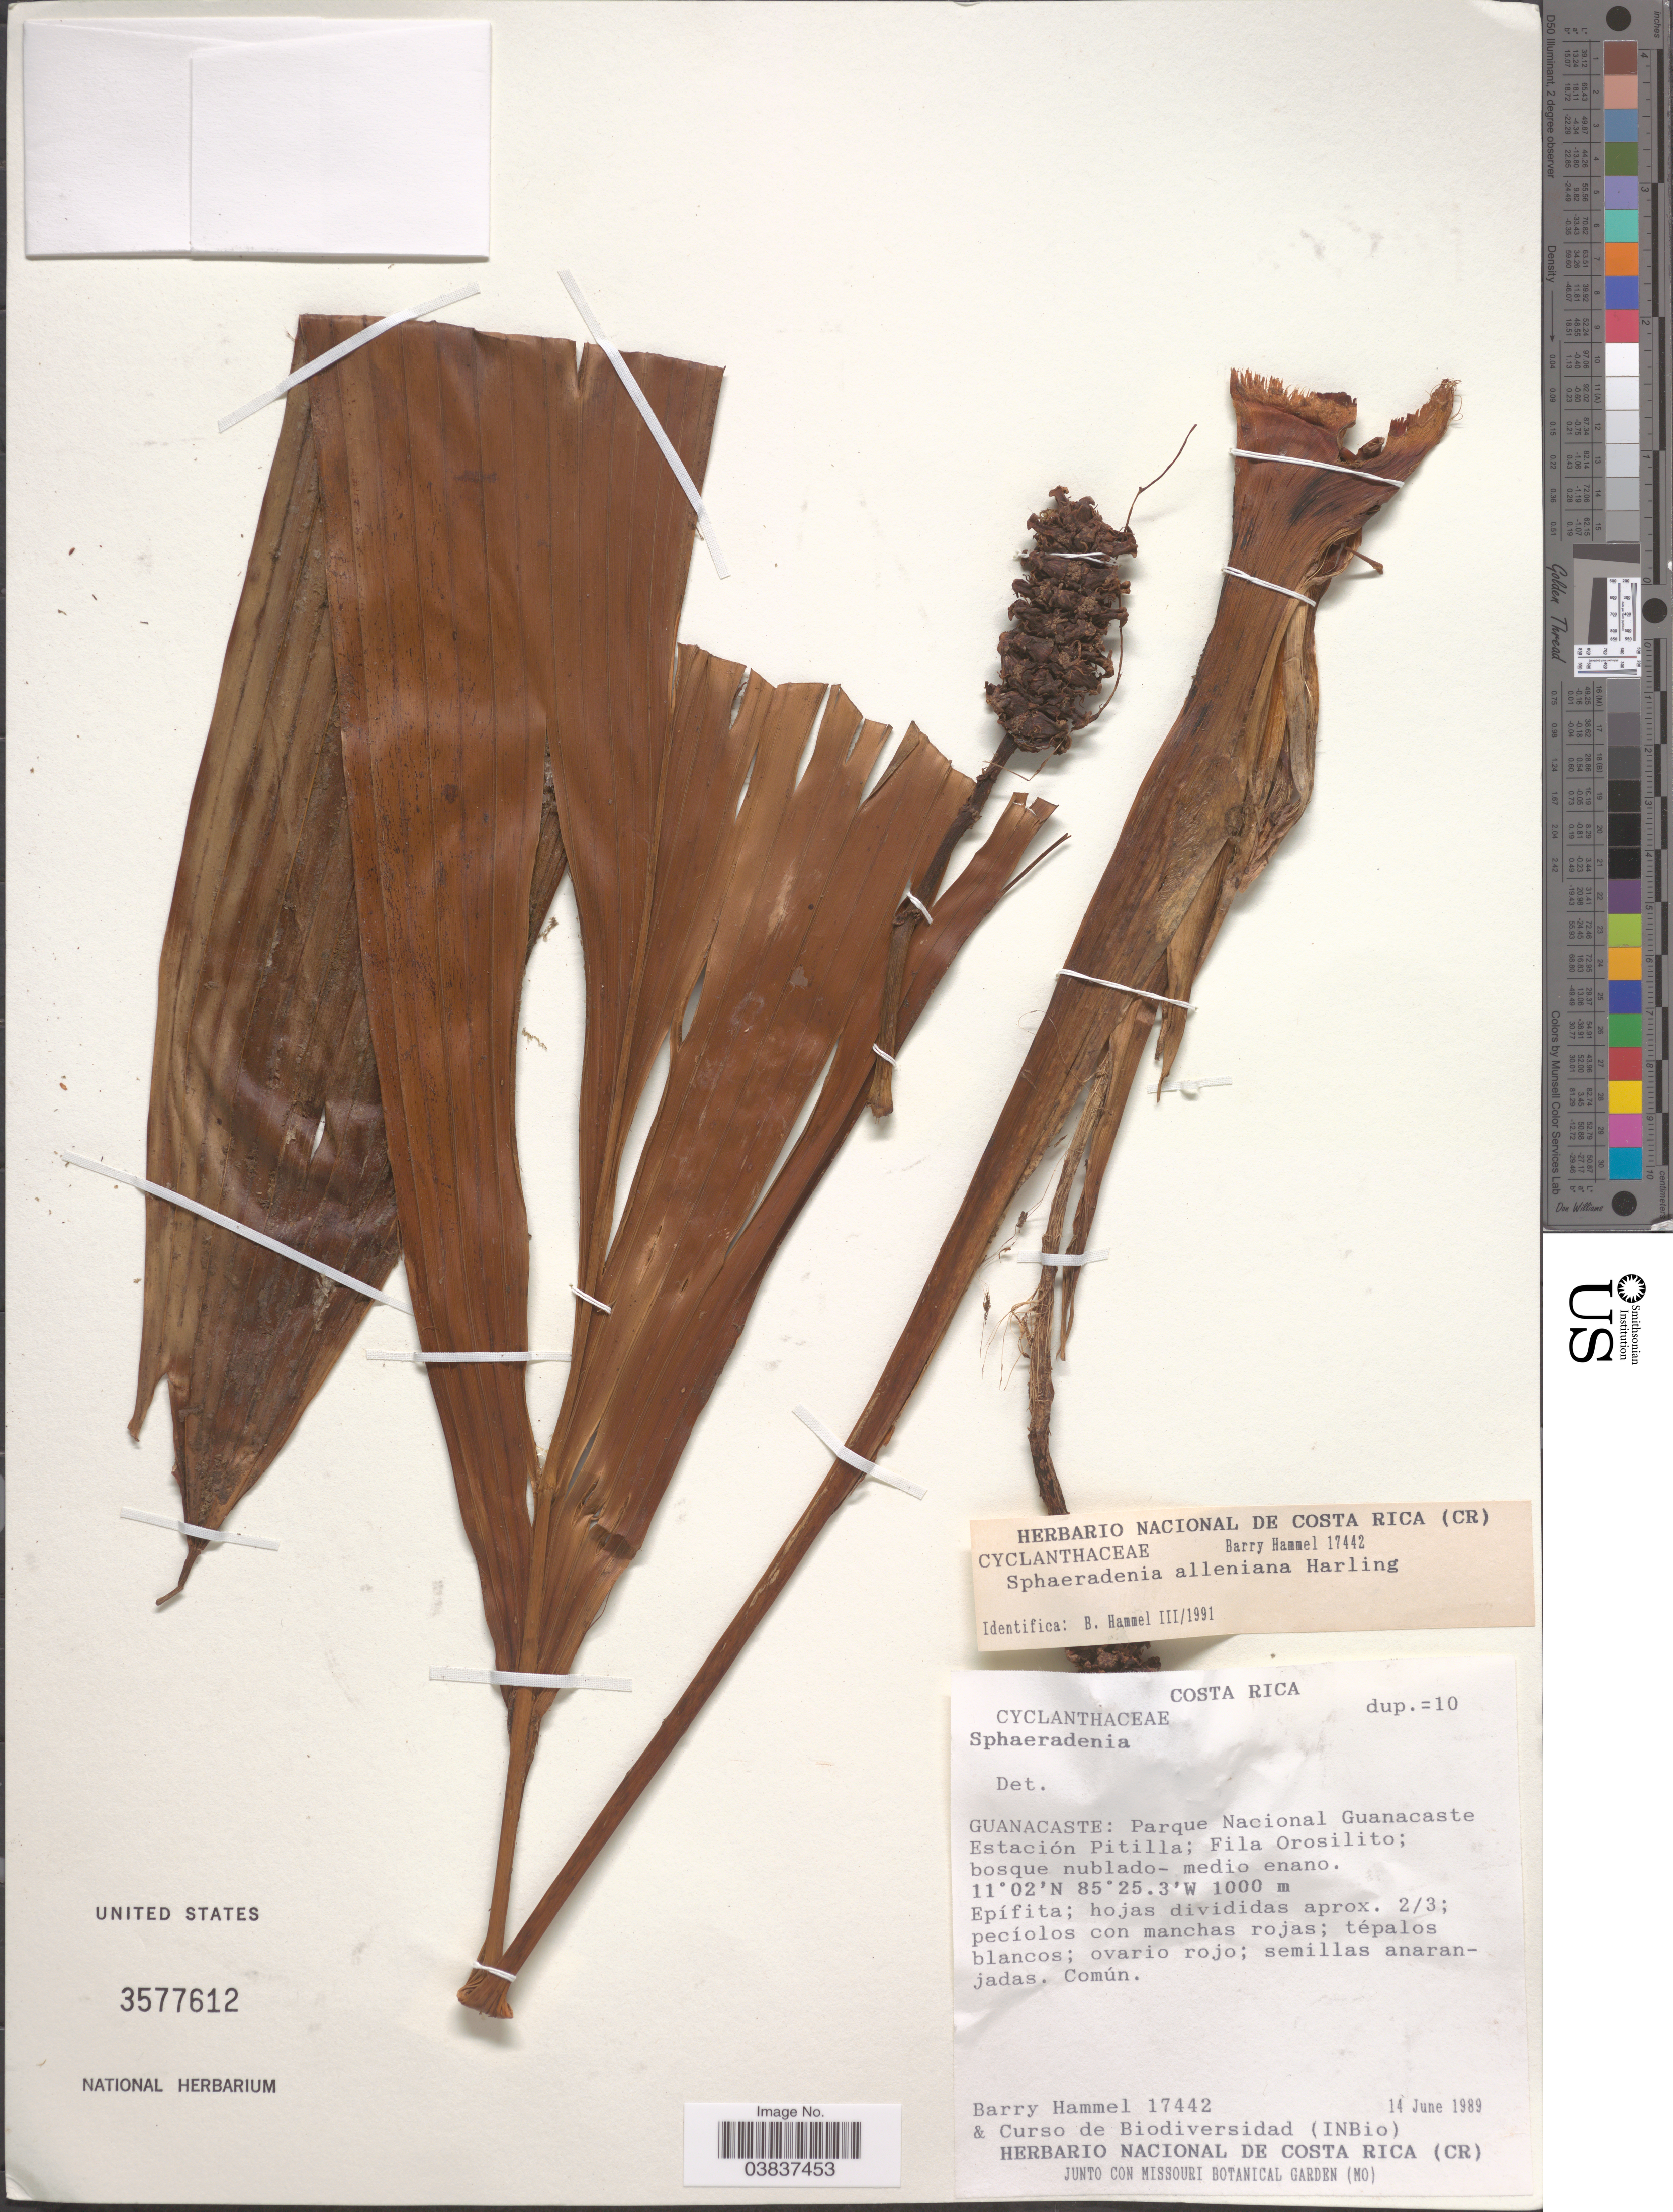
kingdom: Plantae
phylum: Tracheophyta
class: Liliopsida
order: Pandanales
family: Cyclanthaceae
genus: Sphaeradenia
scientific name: Sphaeradenia alleniana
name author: Harling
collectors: B. Hammel & El curso de Biodiversidad (INBio)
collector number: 17442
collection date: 1989-06-14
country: Costa Rica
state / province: Guanacaste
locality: Parque Nacional Guanacaste Estación Pitilla; Fila Orosilito.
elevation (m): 1000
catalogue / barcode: US 3577612